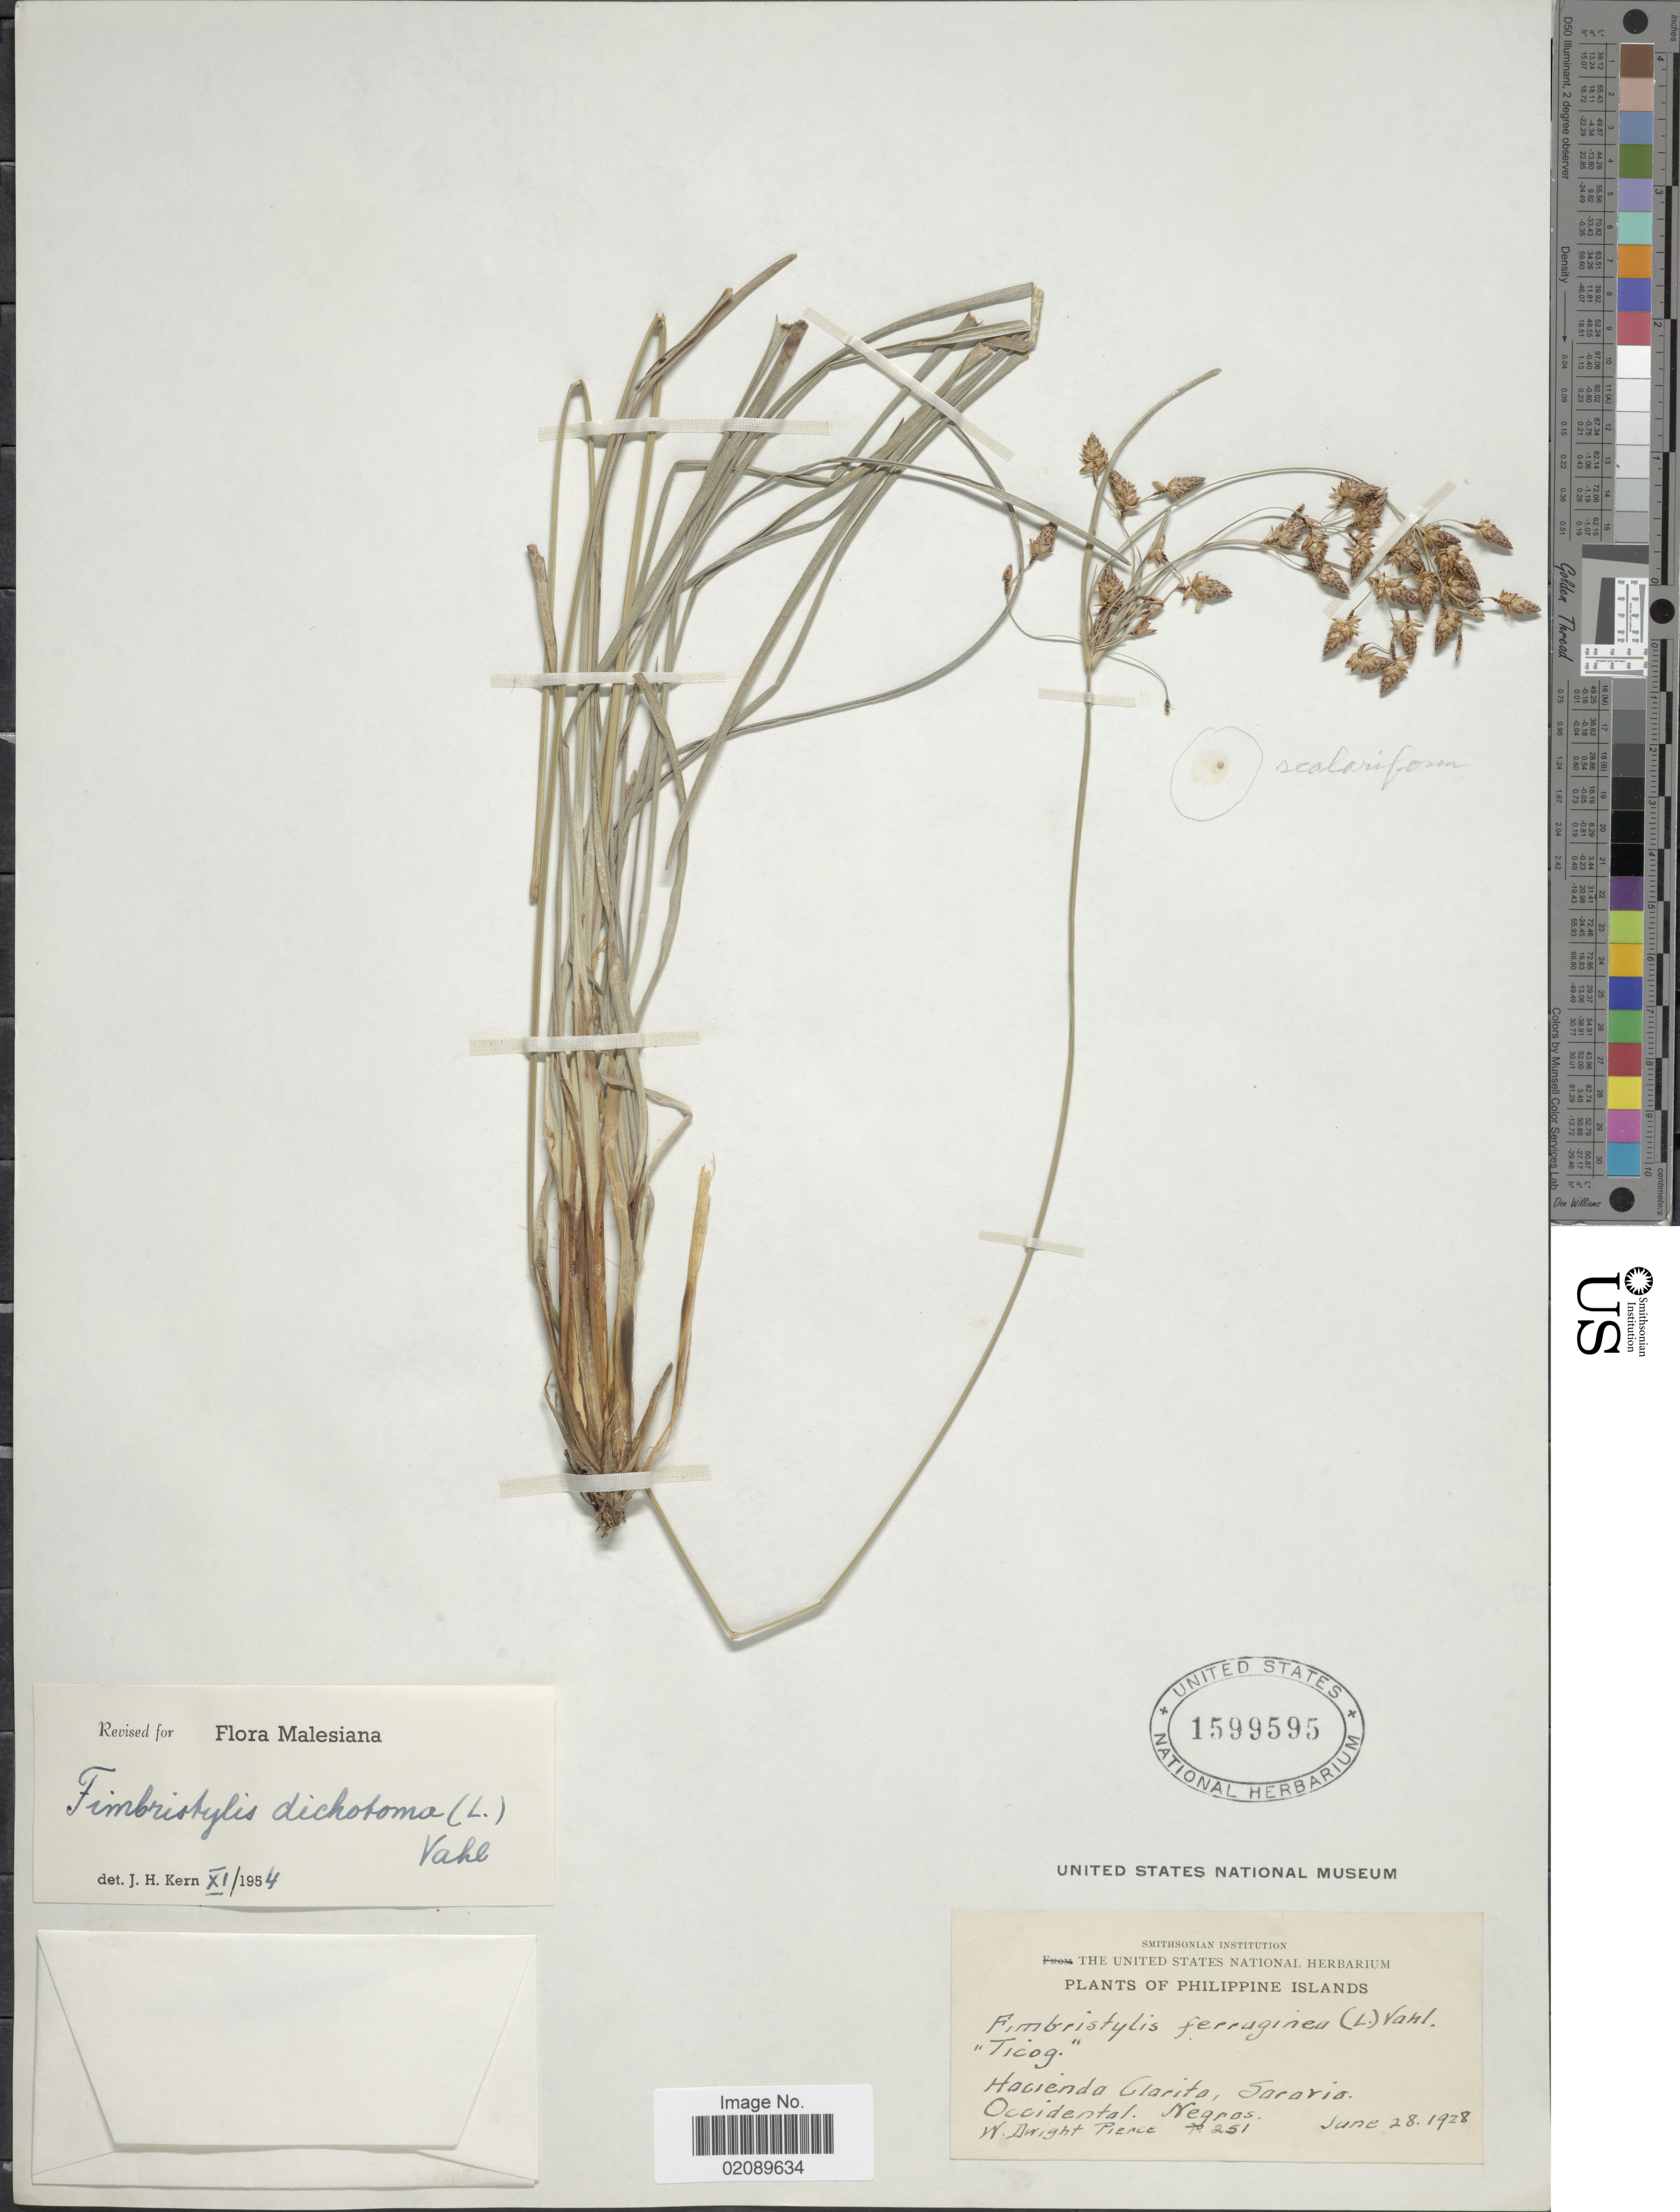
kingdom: Plantae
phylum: Tracheophyta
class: Liliopsida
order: Poales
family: Cyperaceae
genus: Fimbristylis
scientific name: Fimbristylis dichotoma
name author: (L.) Vahl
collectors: W. Pierce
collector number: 251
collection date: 1928-06-28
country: Philippines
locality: Philippine Islands, Hacienda Clarita, Sararia, Occidental, Negros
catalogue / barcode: US 1599595